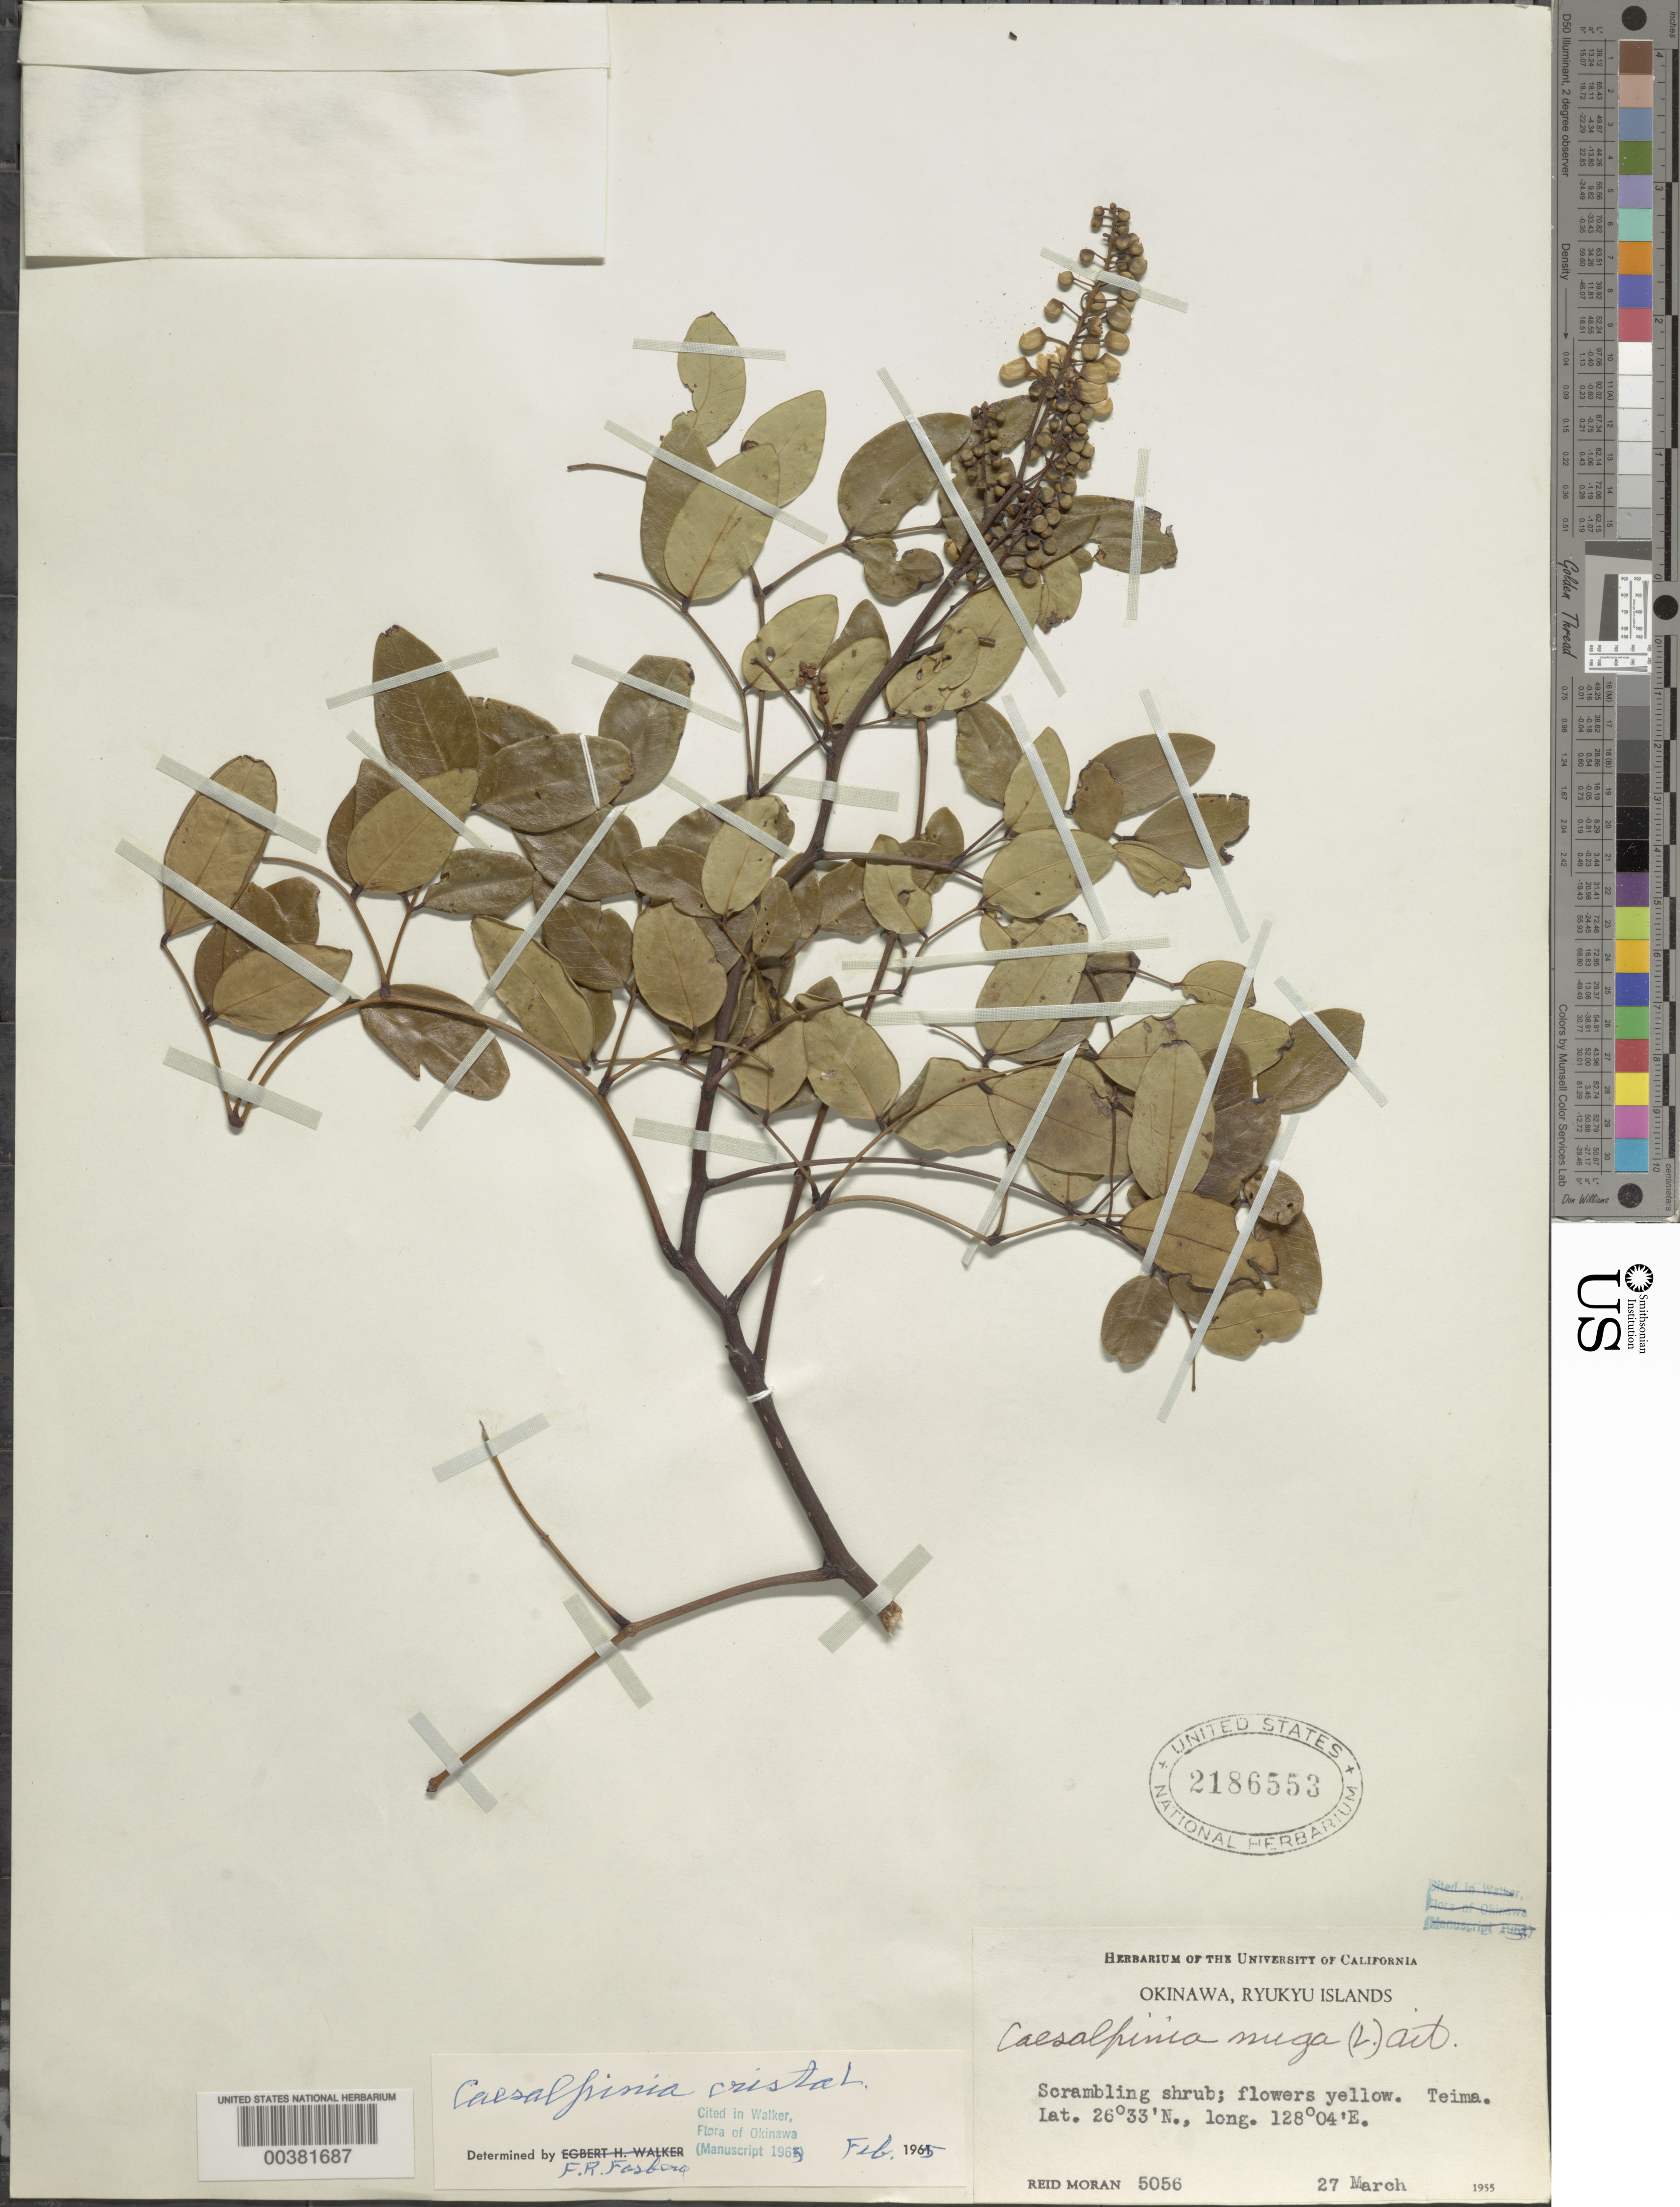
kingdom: Plantae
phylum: Tracheophyta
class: Magnoliopsida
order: Fabales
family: Fabaceae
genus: Ticanto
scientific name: Ticanto crista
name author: (L.) R. Clark & Gagnon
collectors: R. V. Moran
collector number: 5056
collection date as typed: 27 Mar 1955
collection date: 1955-03-27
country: Japan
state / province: Okinawa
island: Okinawa ?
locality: Okinawa is.; teima [OKINAWA IS.]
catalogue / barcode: US 2186553